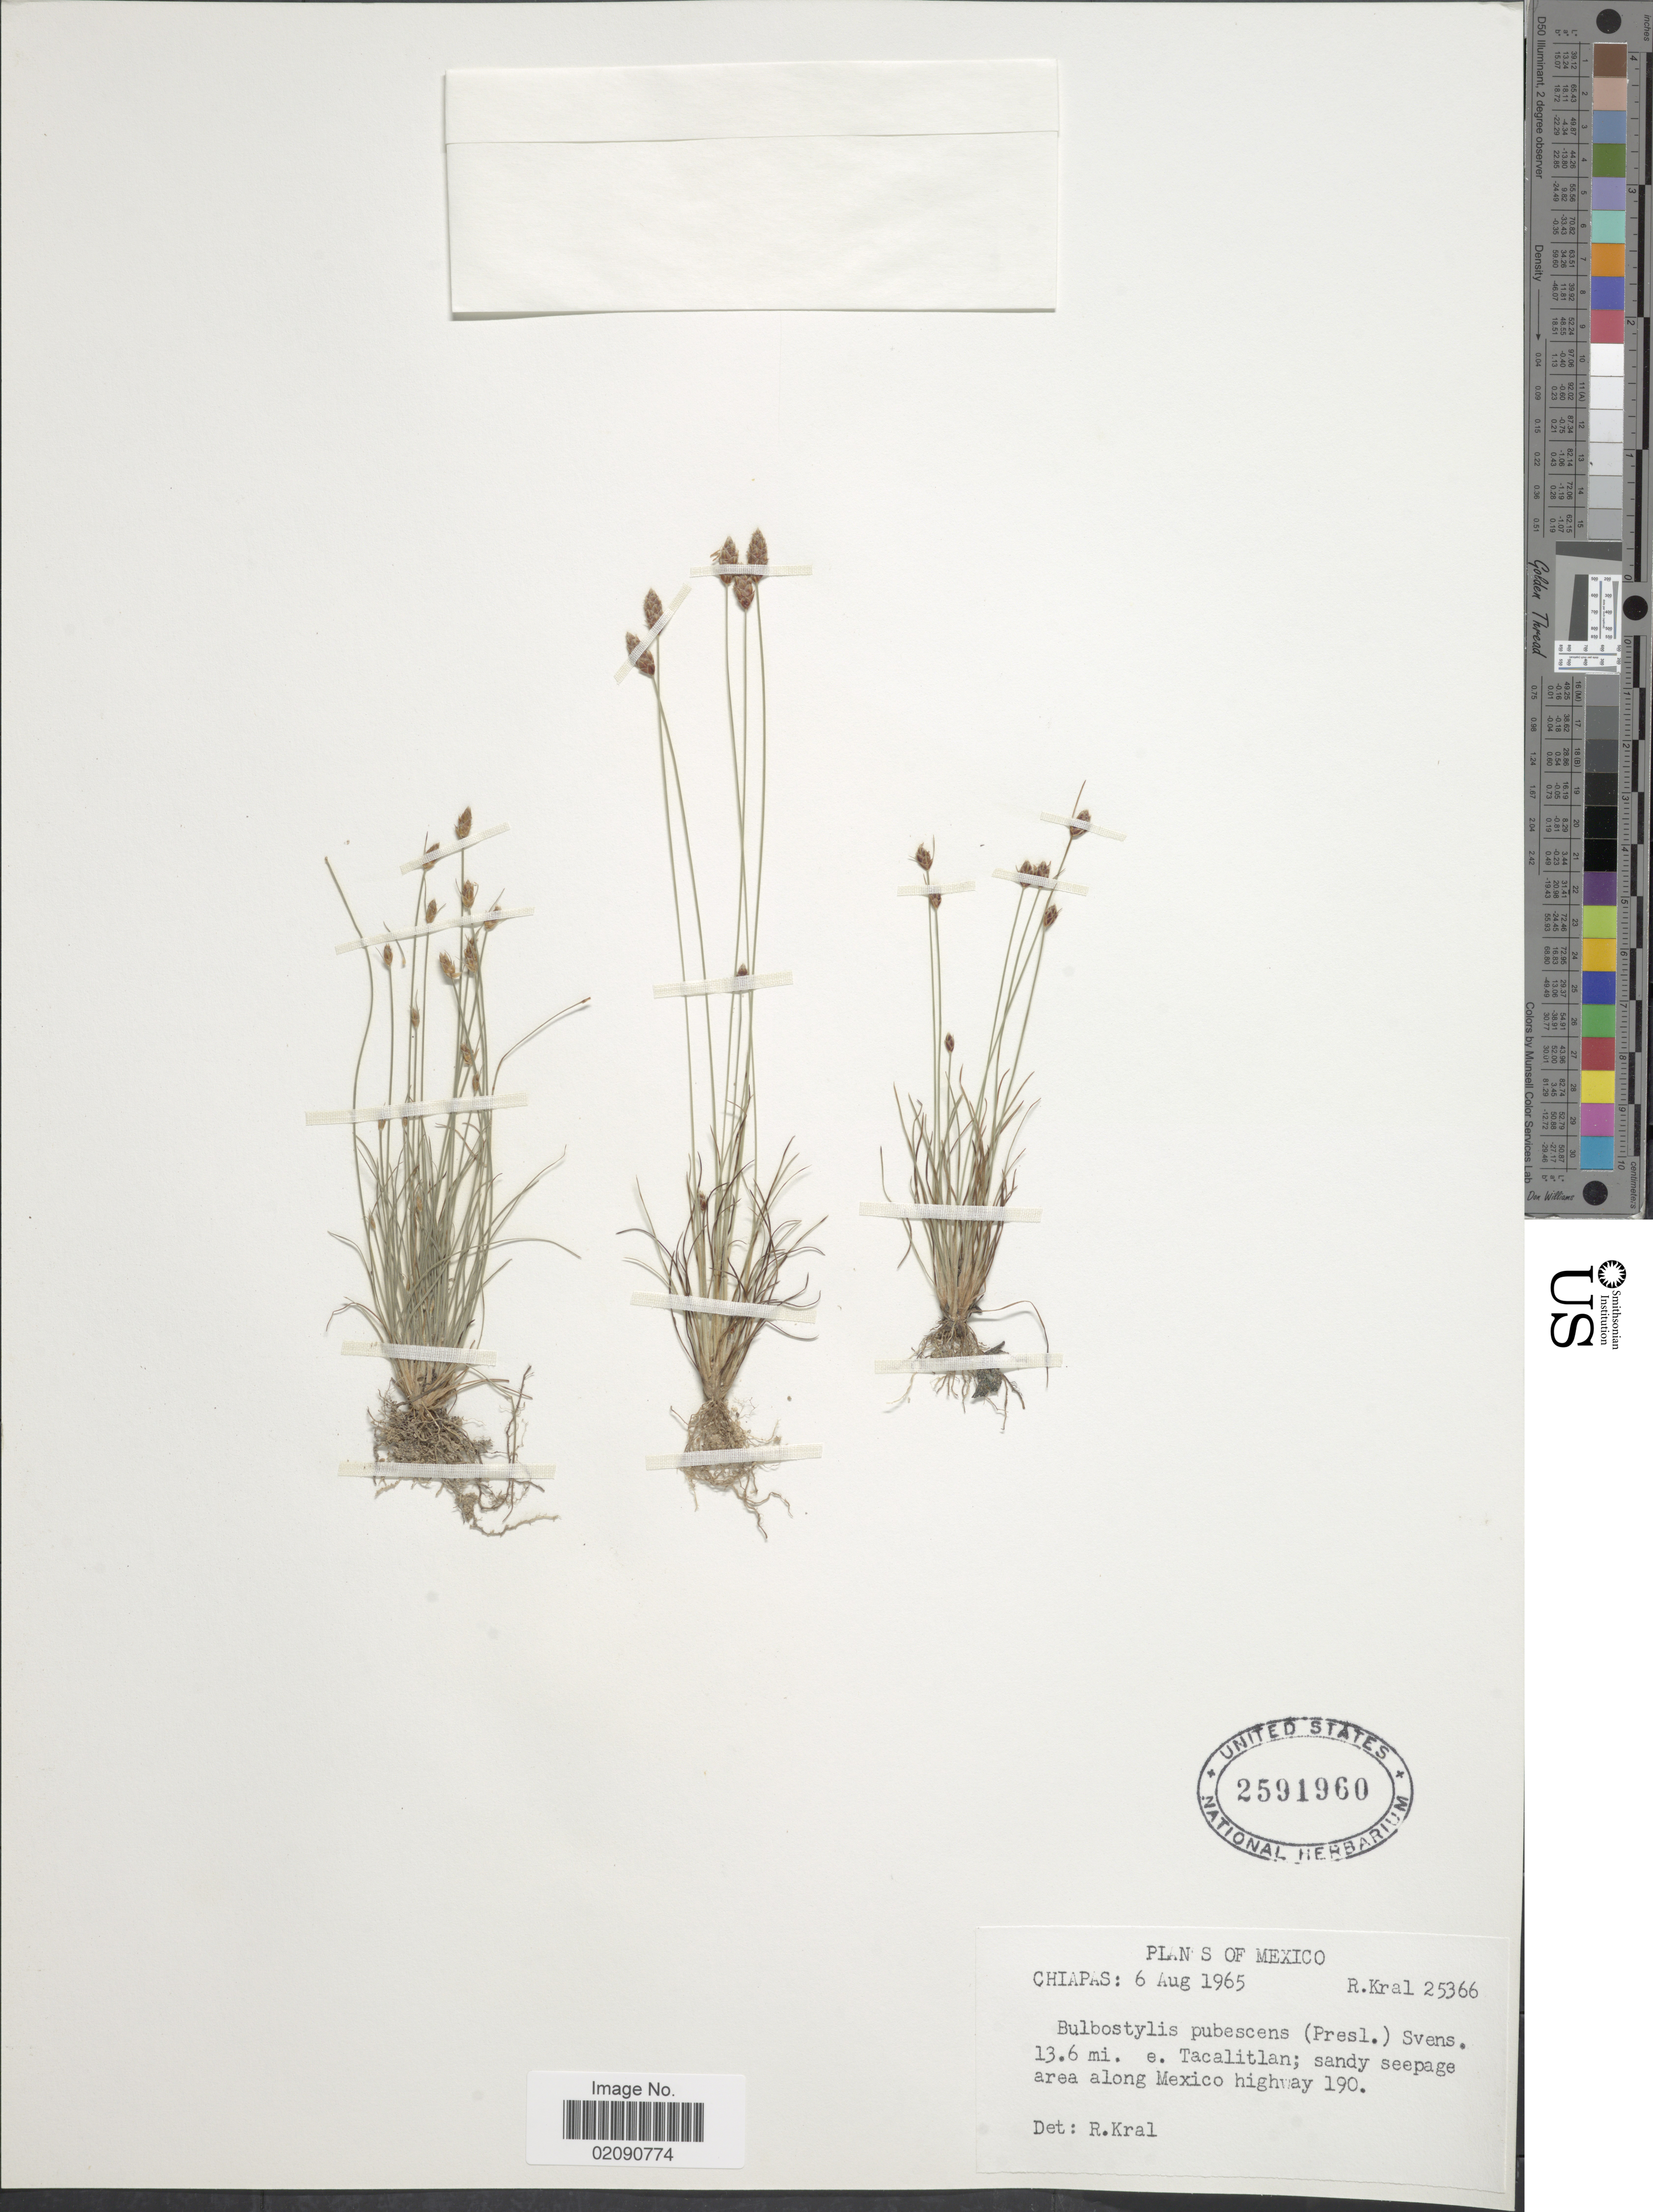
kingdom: Plantae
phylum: Tracheophyta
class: Liliopsida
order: Poales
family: Cyperaceae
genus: Bulbostylis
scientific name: Bulbostylis pubescens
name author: (J. Presl & C. Presl) Svenson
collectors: R. Kral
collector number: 25366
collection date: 1965-08-06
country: Mexico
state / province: Chiapas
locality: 13.6 mi. e. Tacalitlan; sandy seepage area along Mexico highway 190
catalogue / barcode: US 2591960